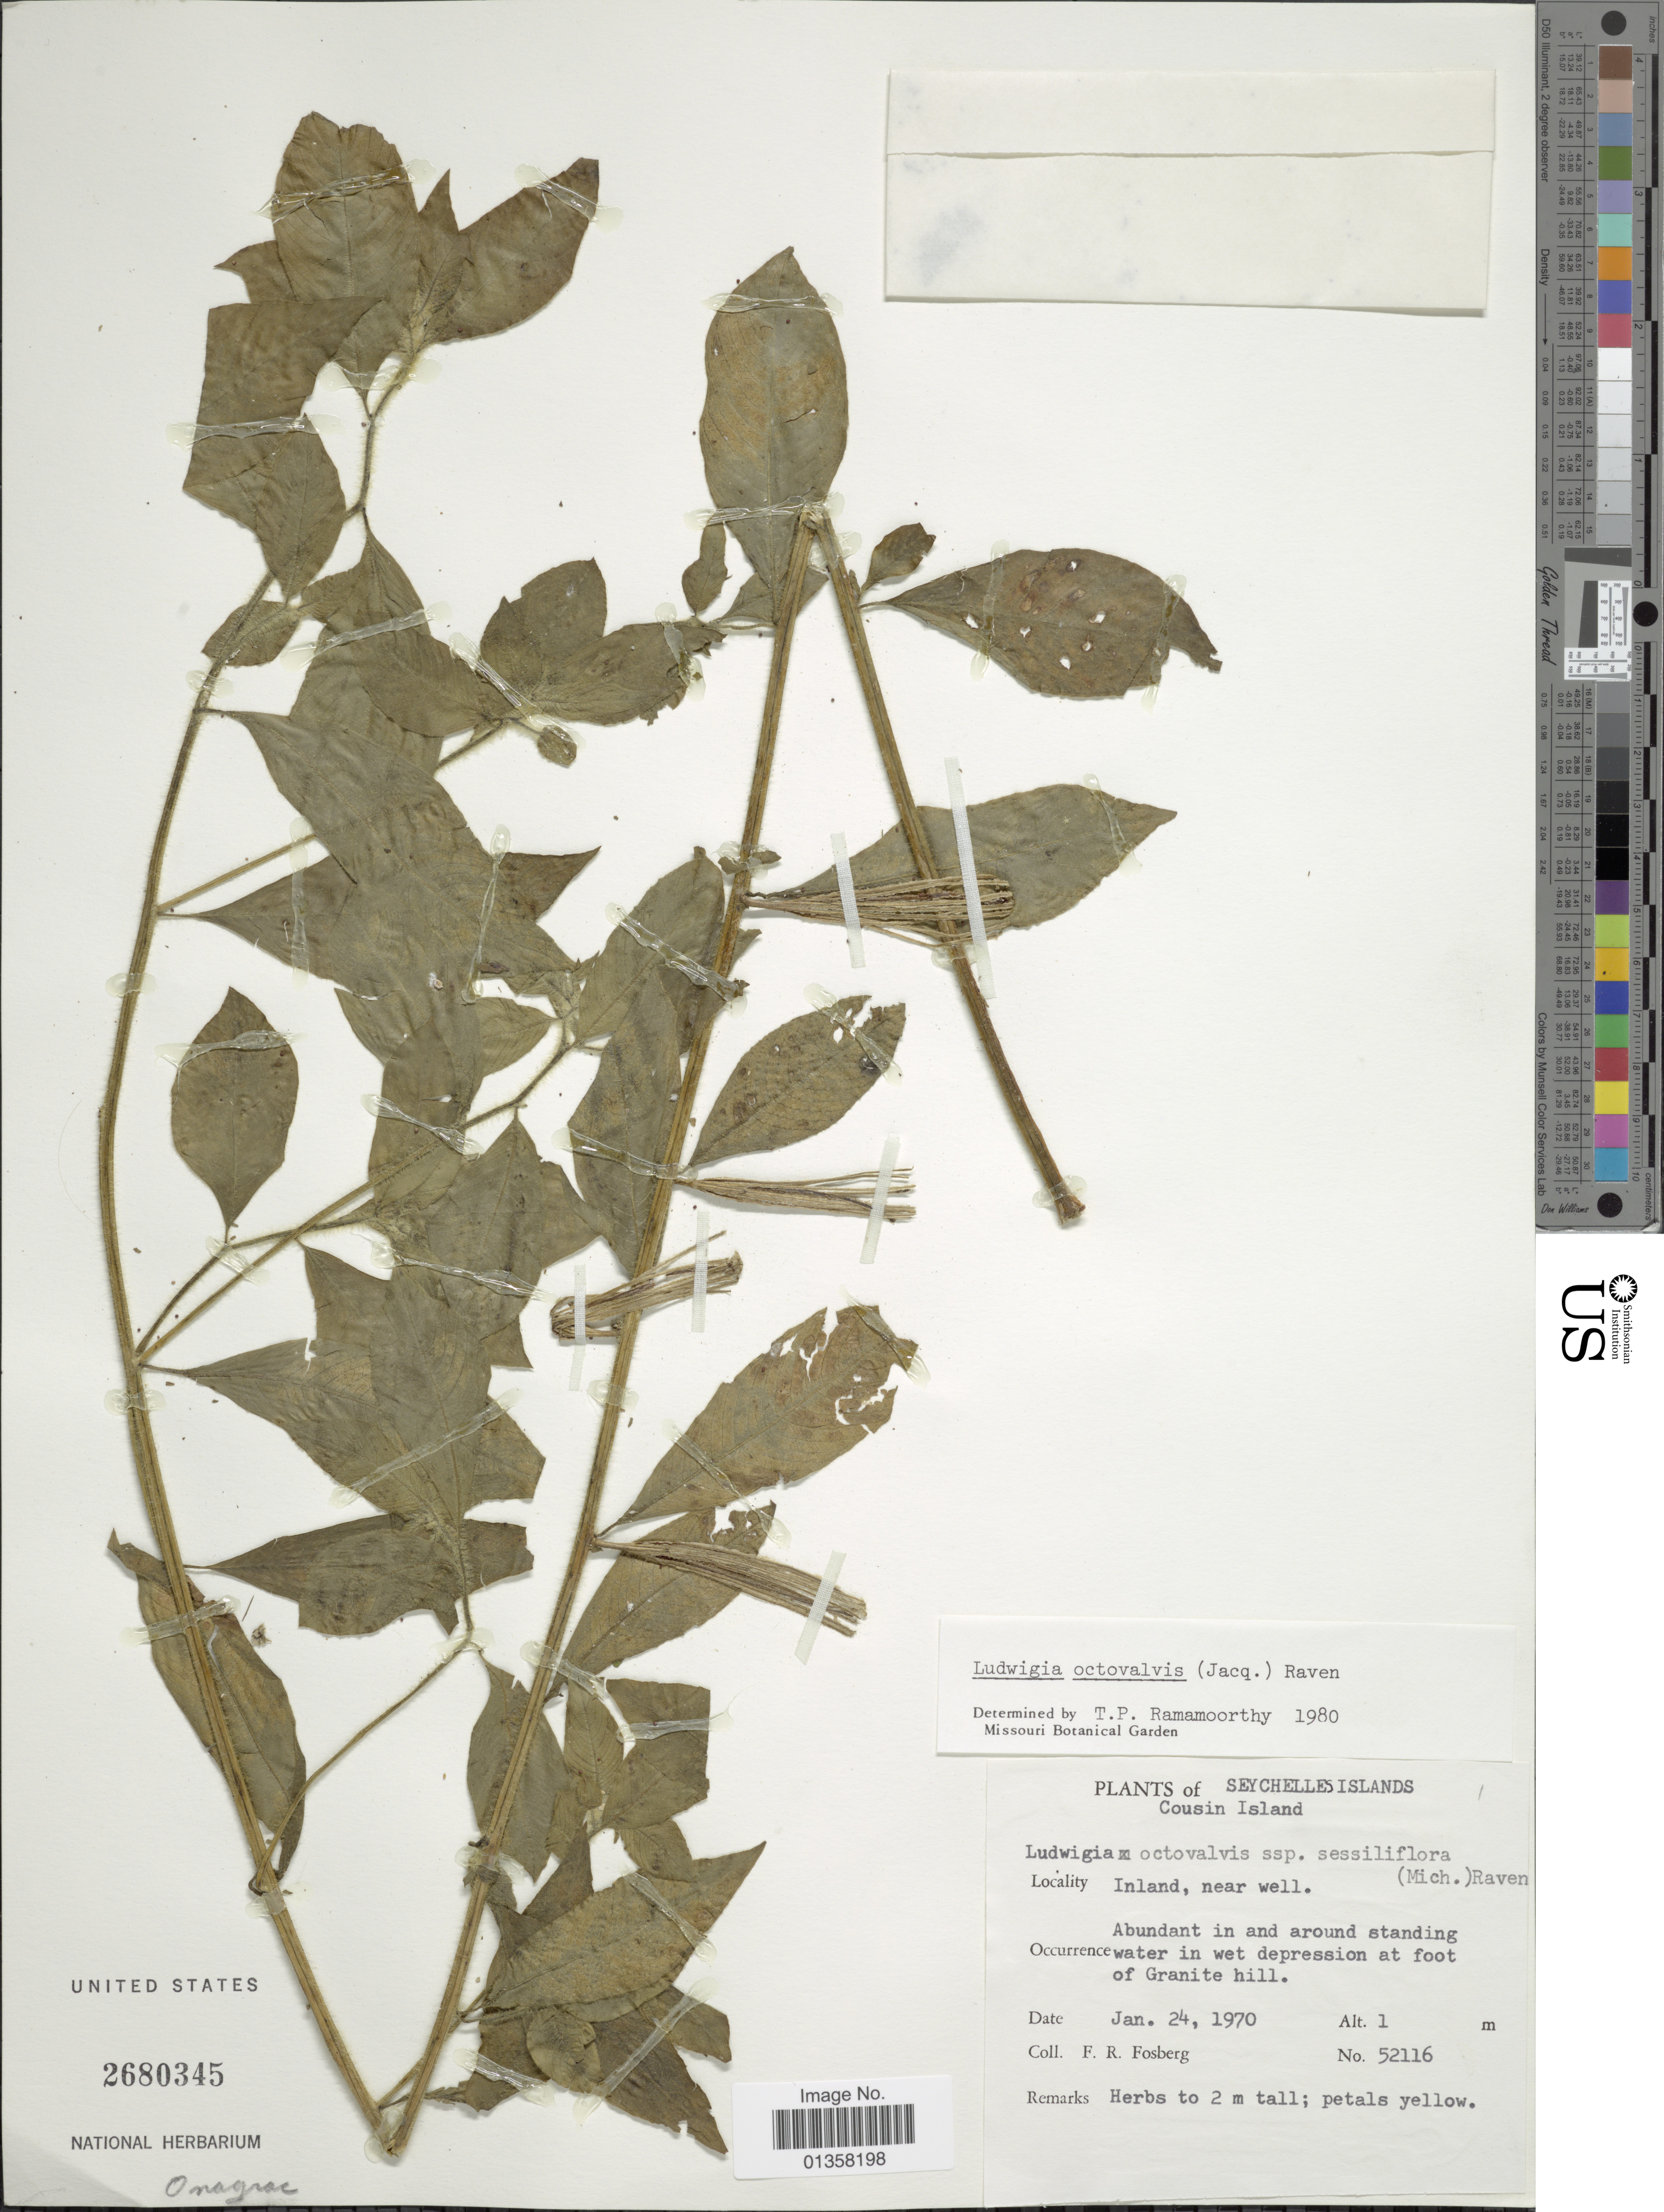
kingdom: Plantae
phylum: Tracheophyta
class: Magnoliopsida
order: Myrtales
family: Onagraceae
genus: Ludwigia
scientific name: Ludwigia octovalvis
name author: (Jacq.) P.H. Raven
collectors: F. R. Fosberg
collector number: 52116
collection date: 1970-01-24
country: Seychelles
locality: Cousin Island, Inland, near well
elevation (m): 1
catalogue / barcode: US 2680345